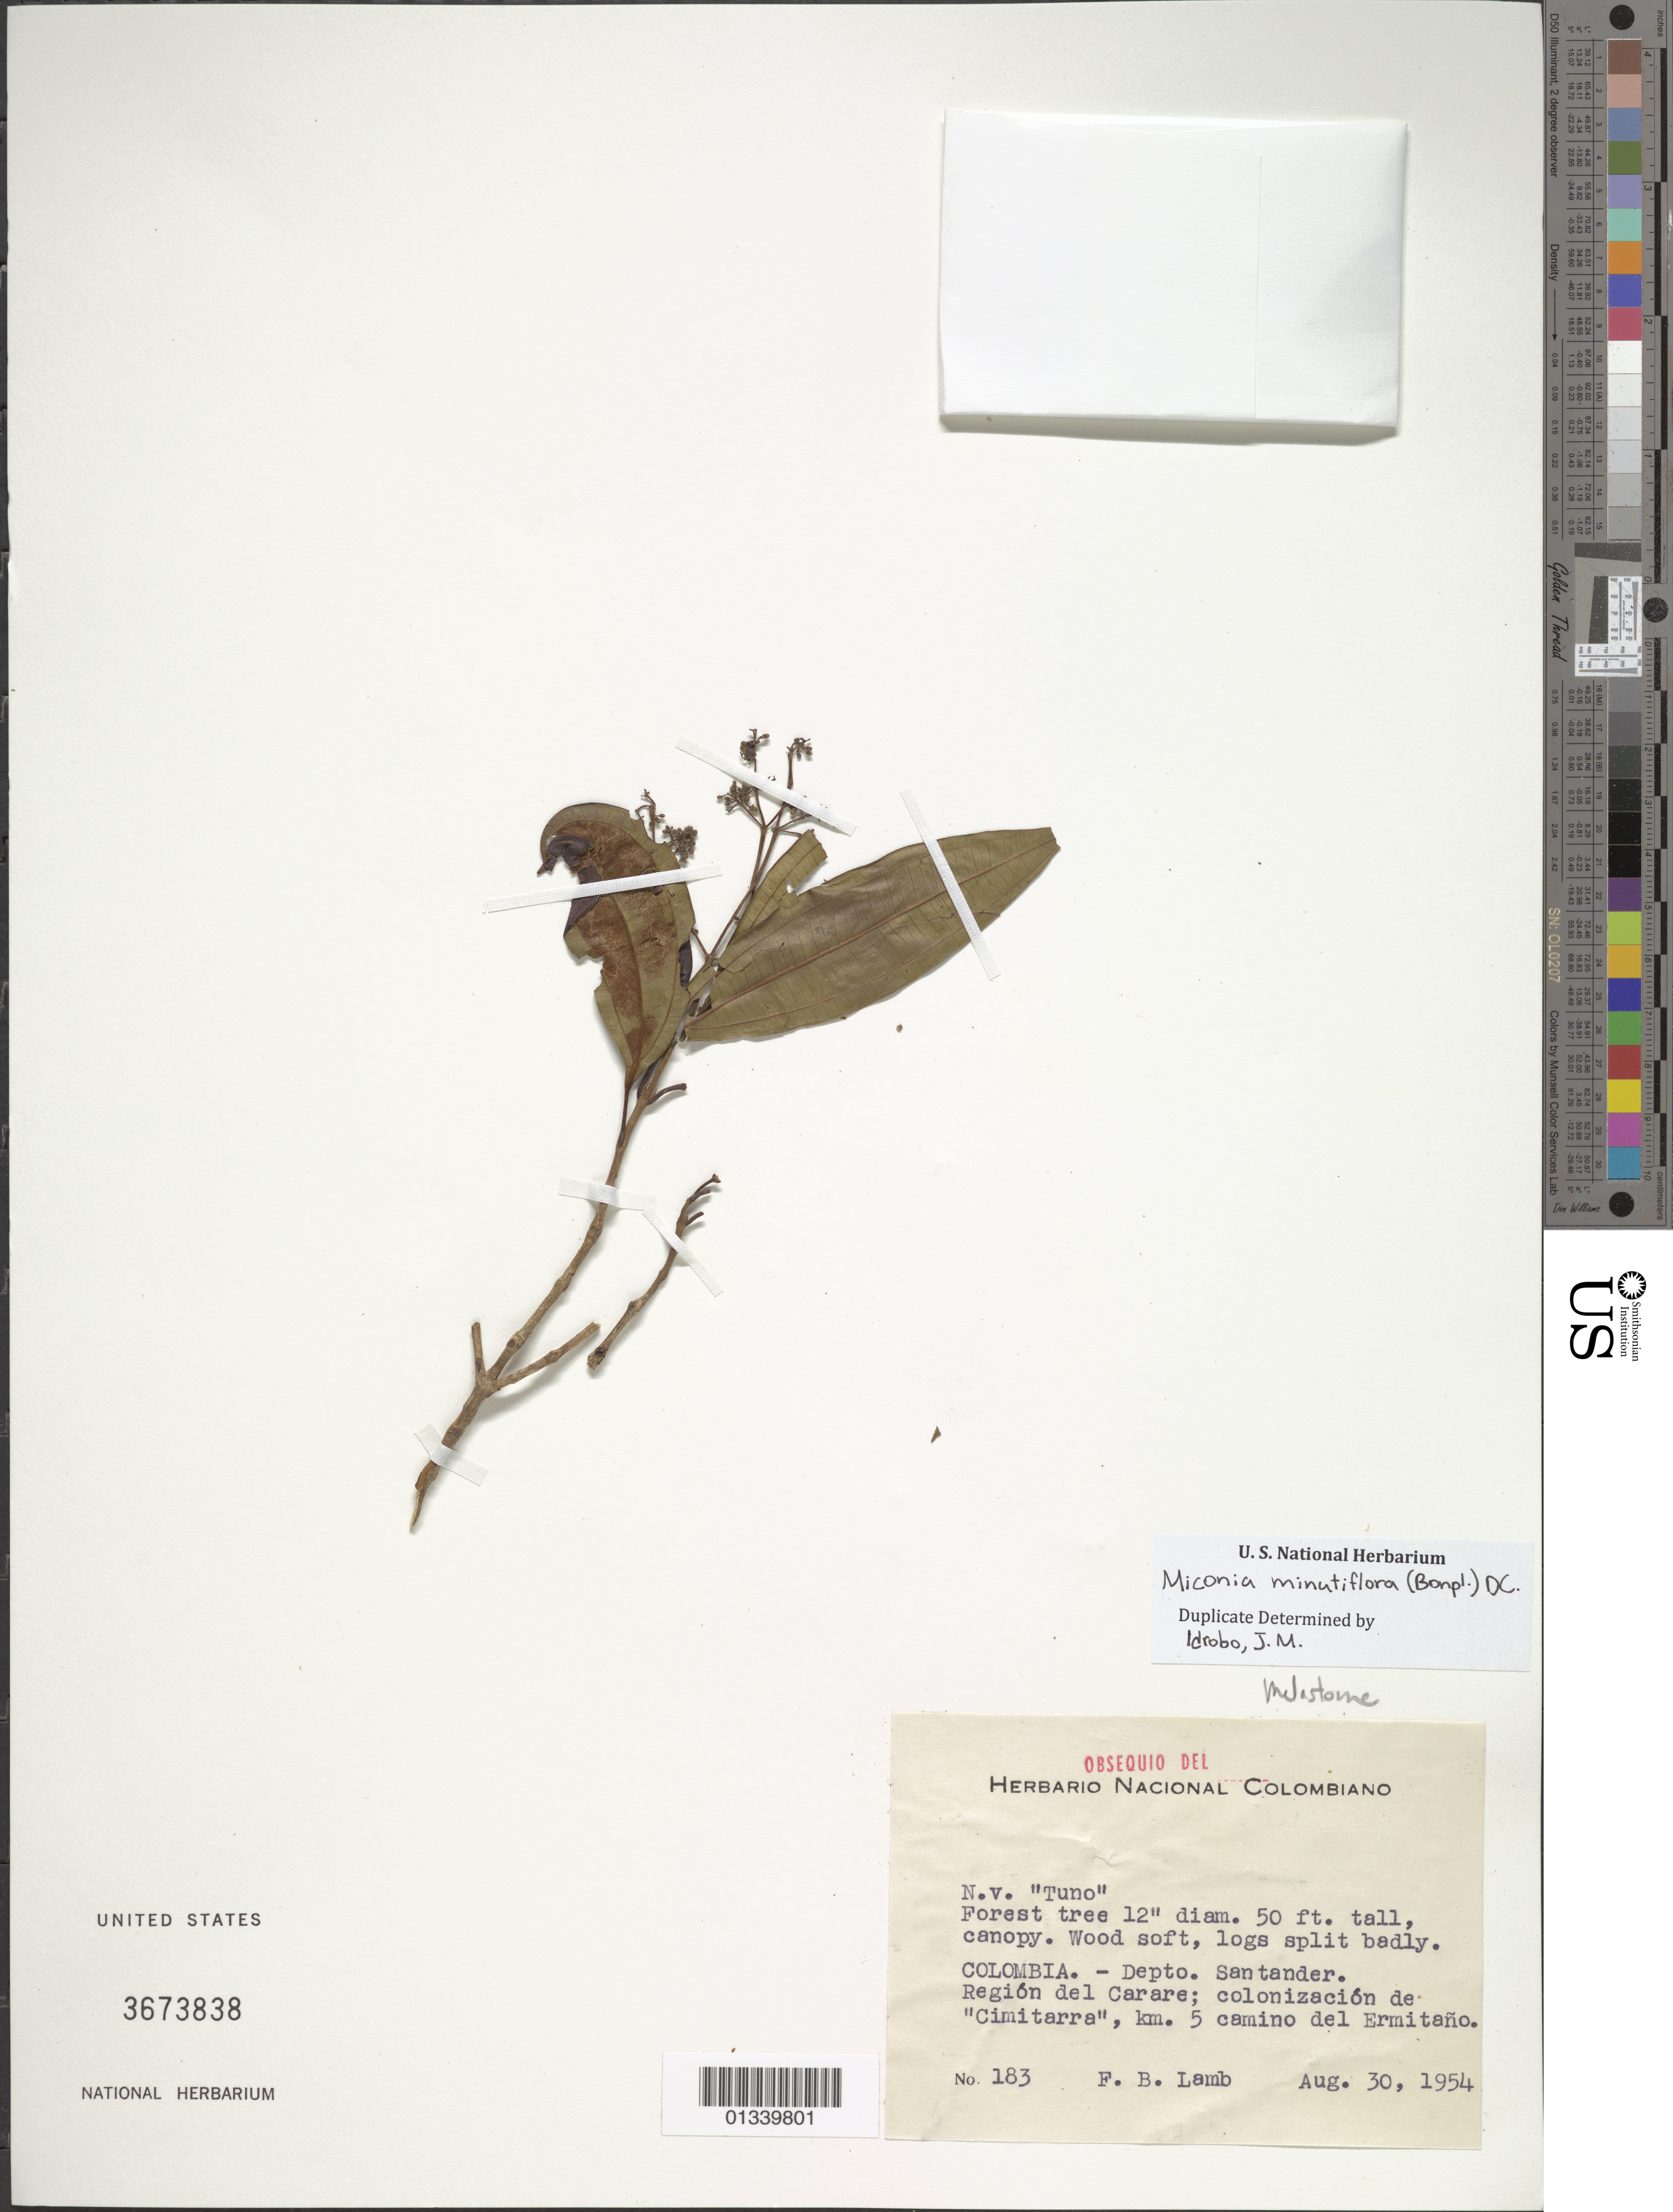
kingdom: Plantae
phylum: Tracheophyta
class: Magnoliopsida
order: Myrtales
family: Melastomataceae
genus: Melastoma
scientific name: Melastoma sp.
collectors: F. B. Lamb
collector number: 183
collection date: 1954-08-30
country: Colombia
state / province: Santander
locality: Region del Carare; colonizacion de "Cimitarra", km. 5 camino del Ermitano.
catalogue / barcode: US 3673838